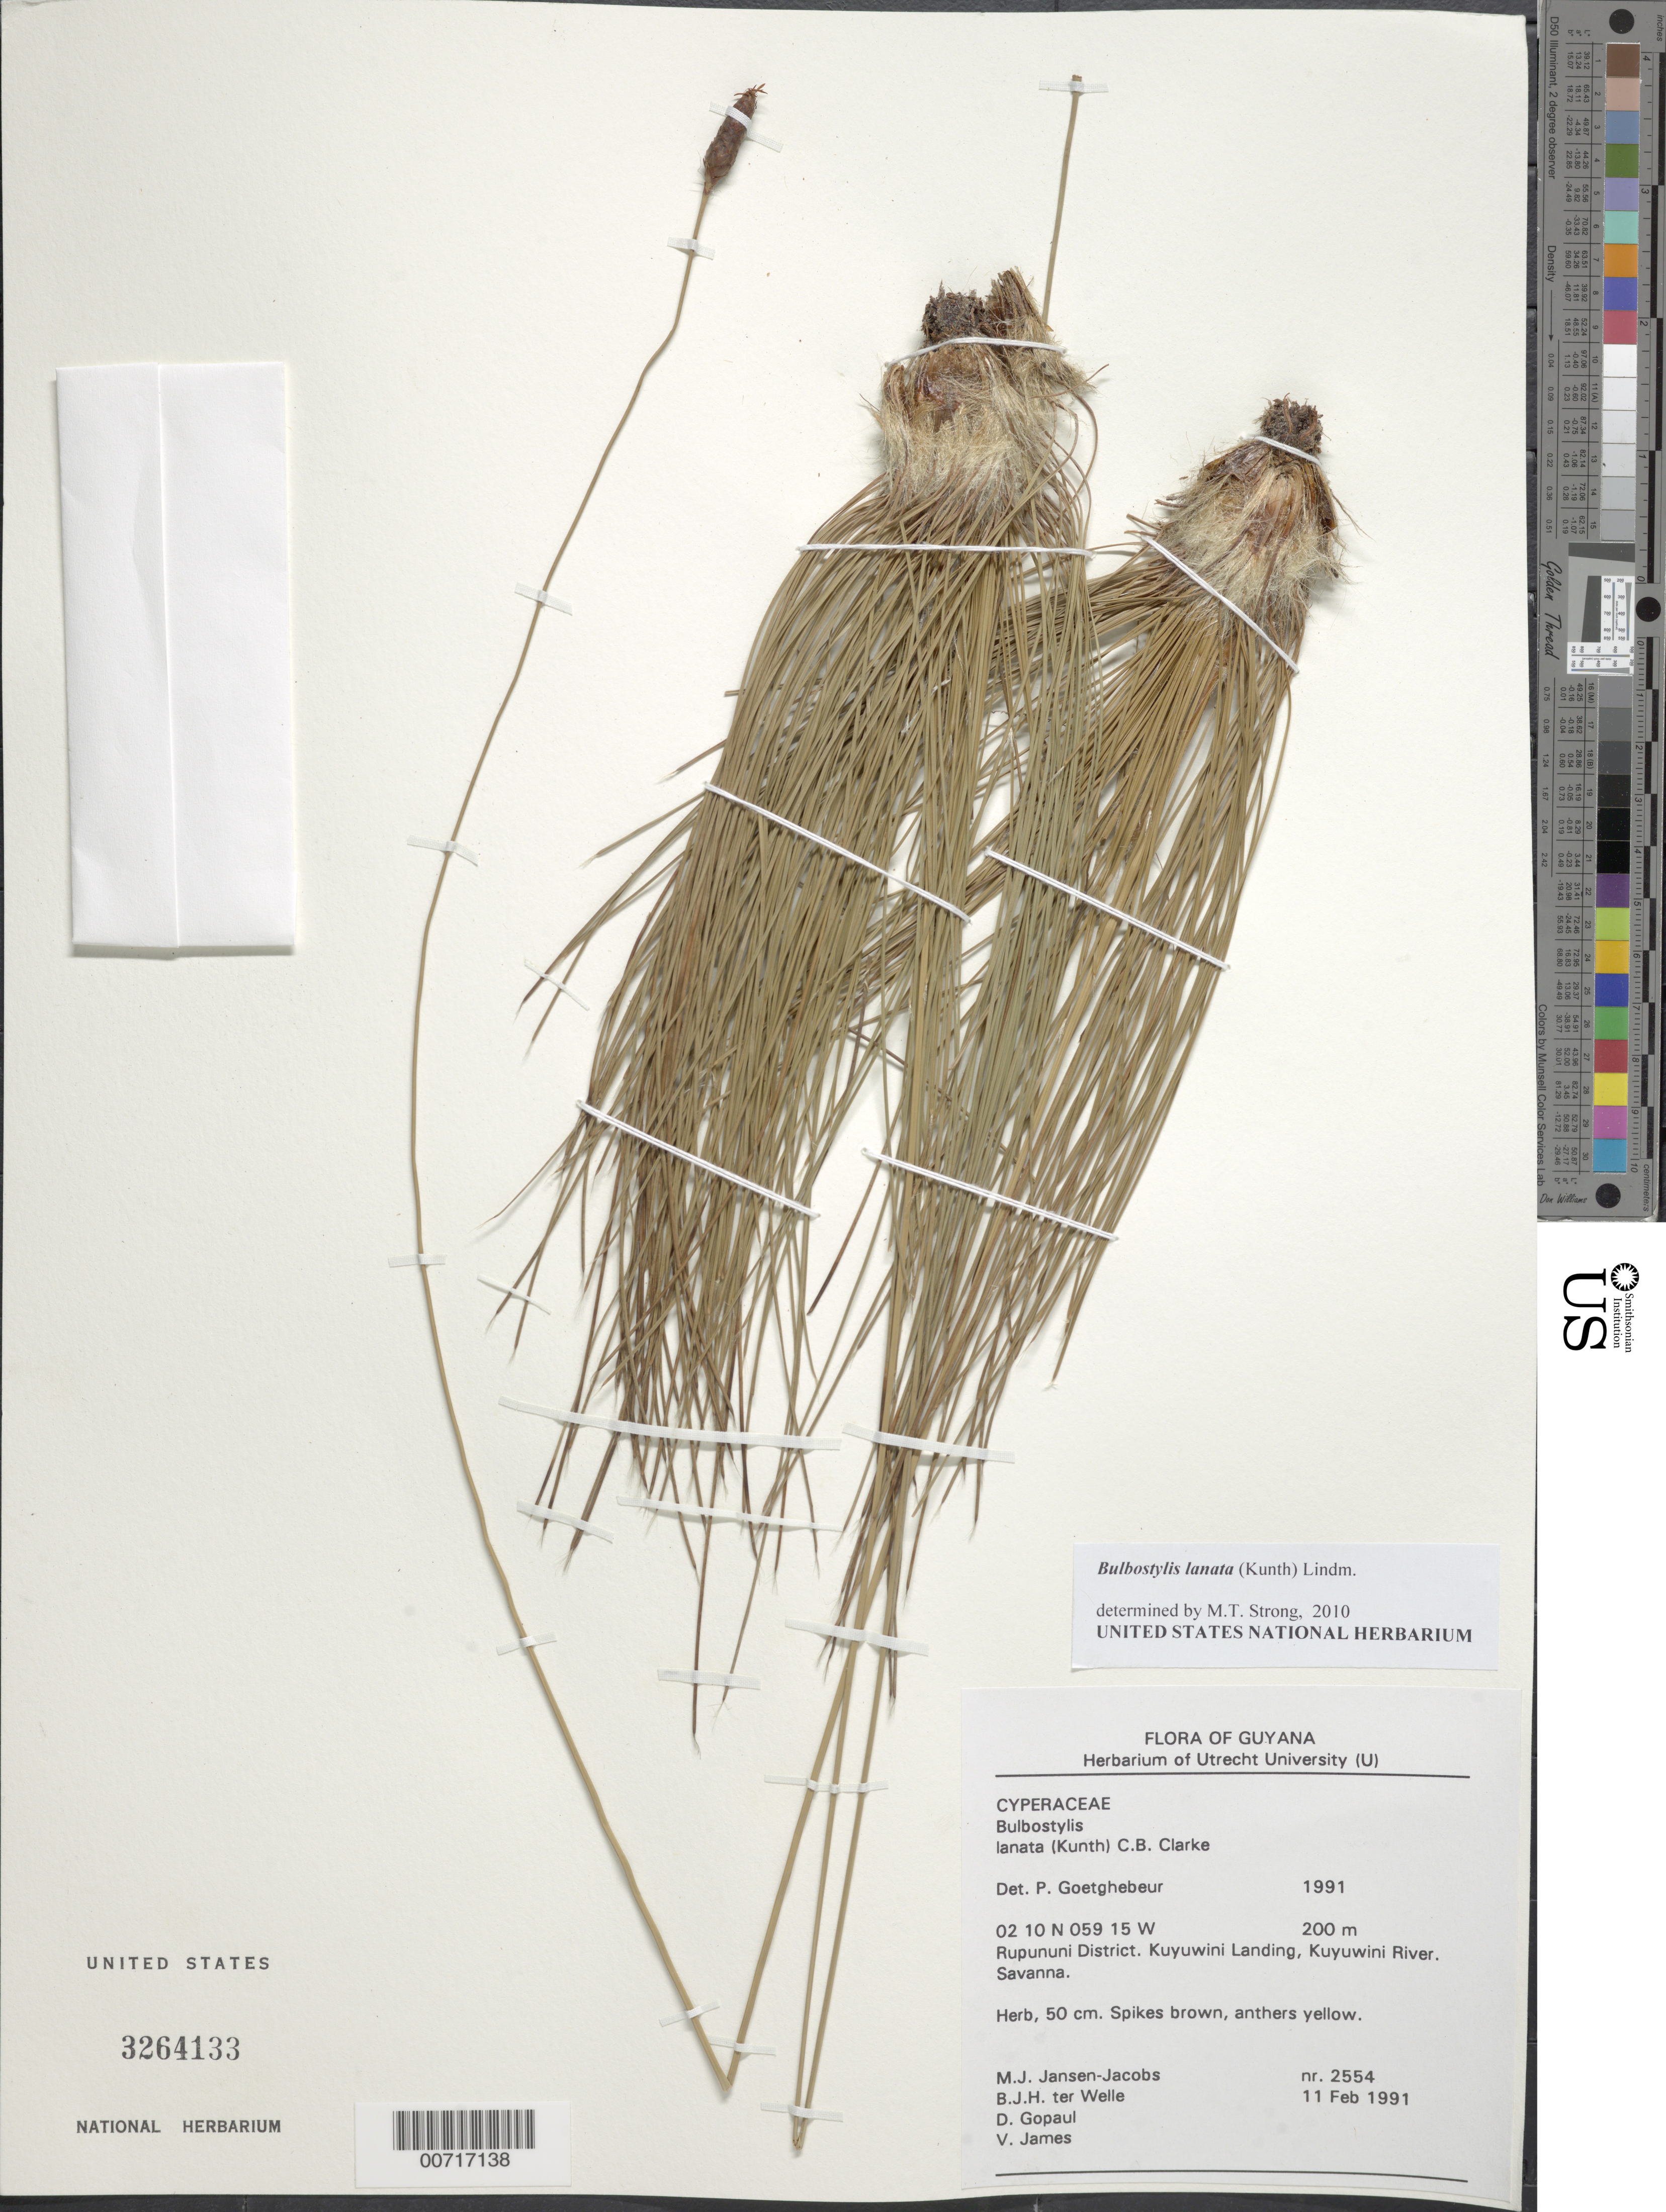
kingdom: Plantae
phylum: Tracheophyta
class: Liliopsida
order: Poales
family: Cyperaceae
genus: Bulbostylis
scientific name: Bulbostylis lanata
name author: (Kunth) Lindm.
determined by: Strong, M. T., (US), Smithsonian Institution - National Museum of Natural History (UNITED STATES)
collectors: M. J. Jansen-Jacobs, B. Welle, D. Gopaul & V. James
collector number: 2554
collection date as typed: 11-Feb-91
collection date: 1991-02-11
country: Guyana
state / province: U. Takutu-U. Essequibo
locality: Kuyuwini Landing, Kuyuwini River, Rupununi District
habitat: Savanna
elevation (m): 200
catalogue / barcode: US 3264133